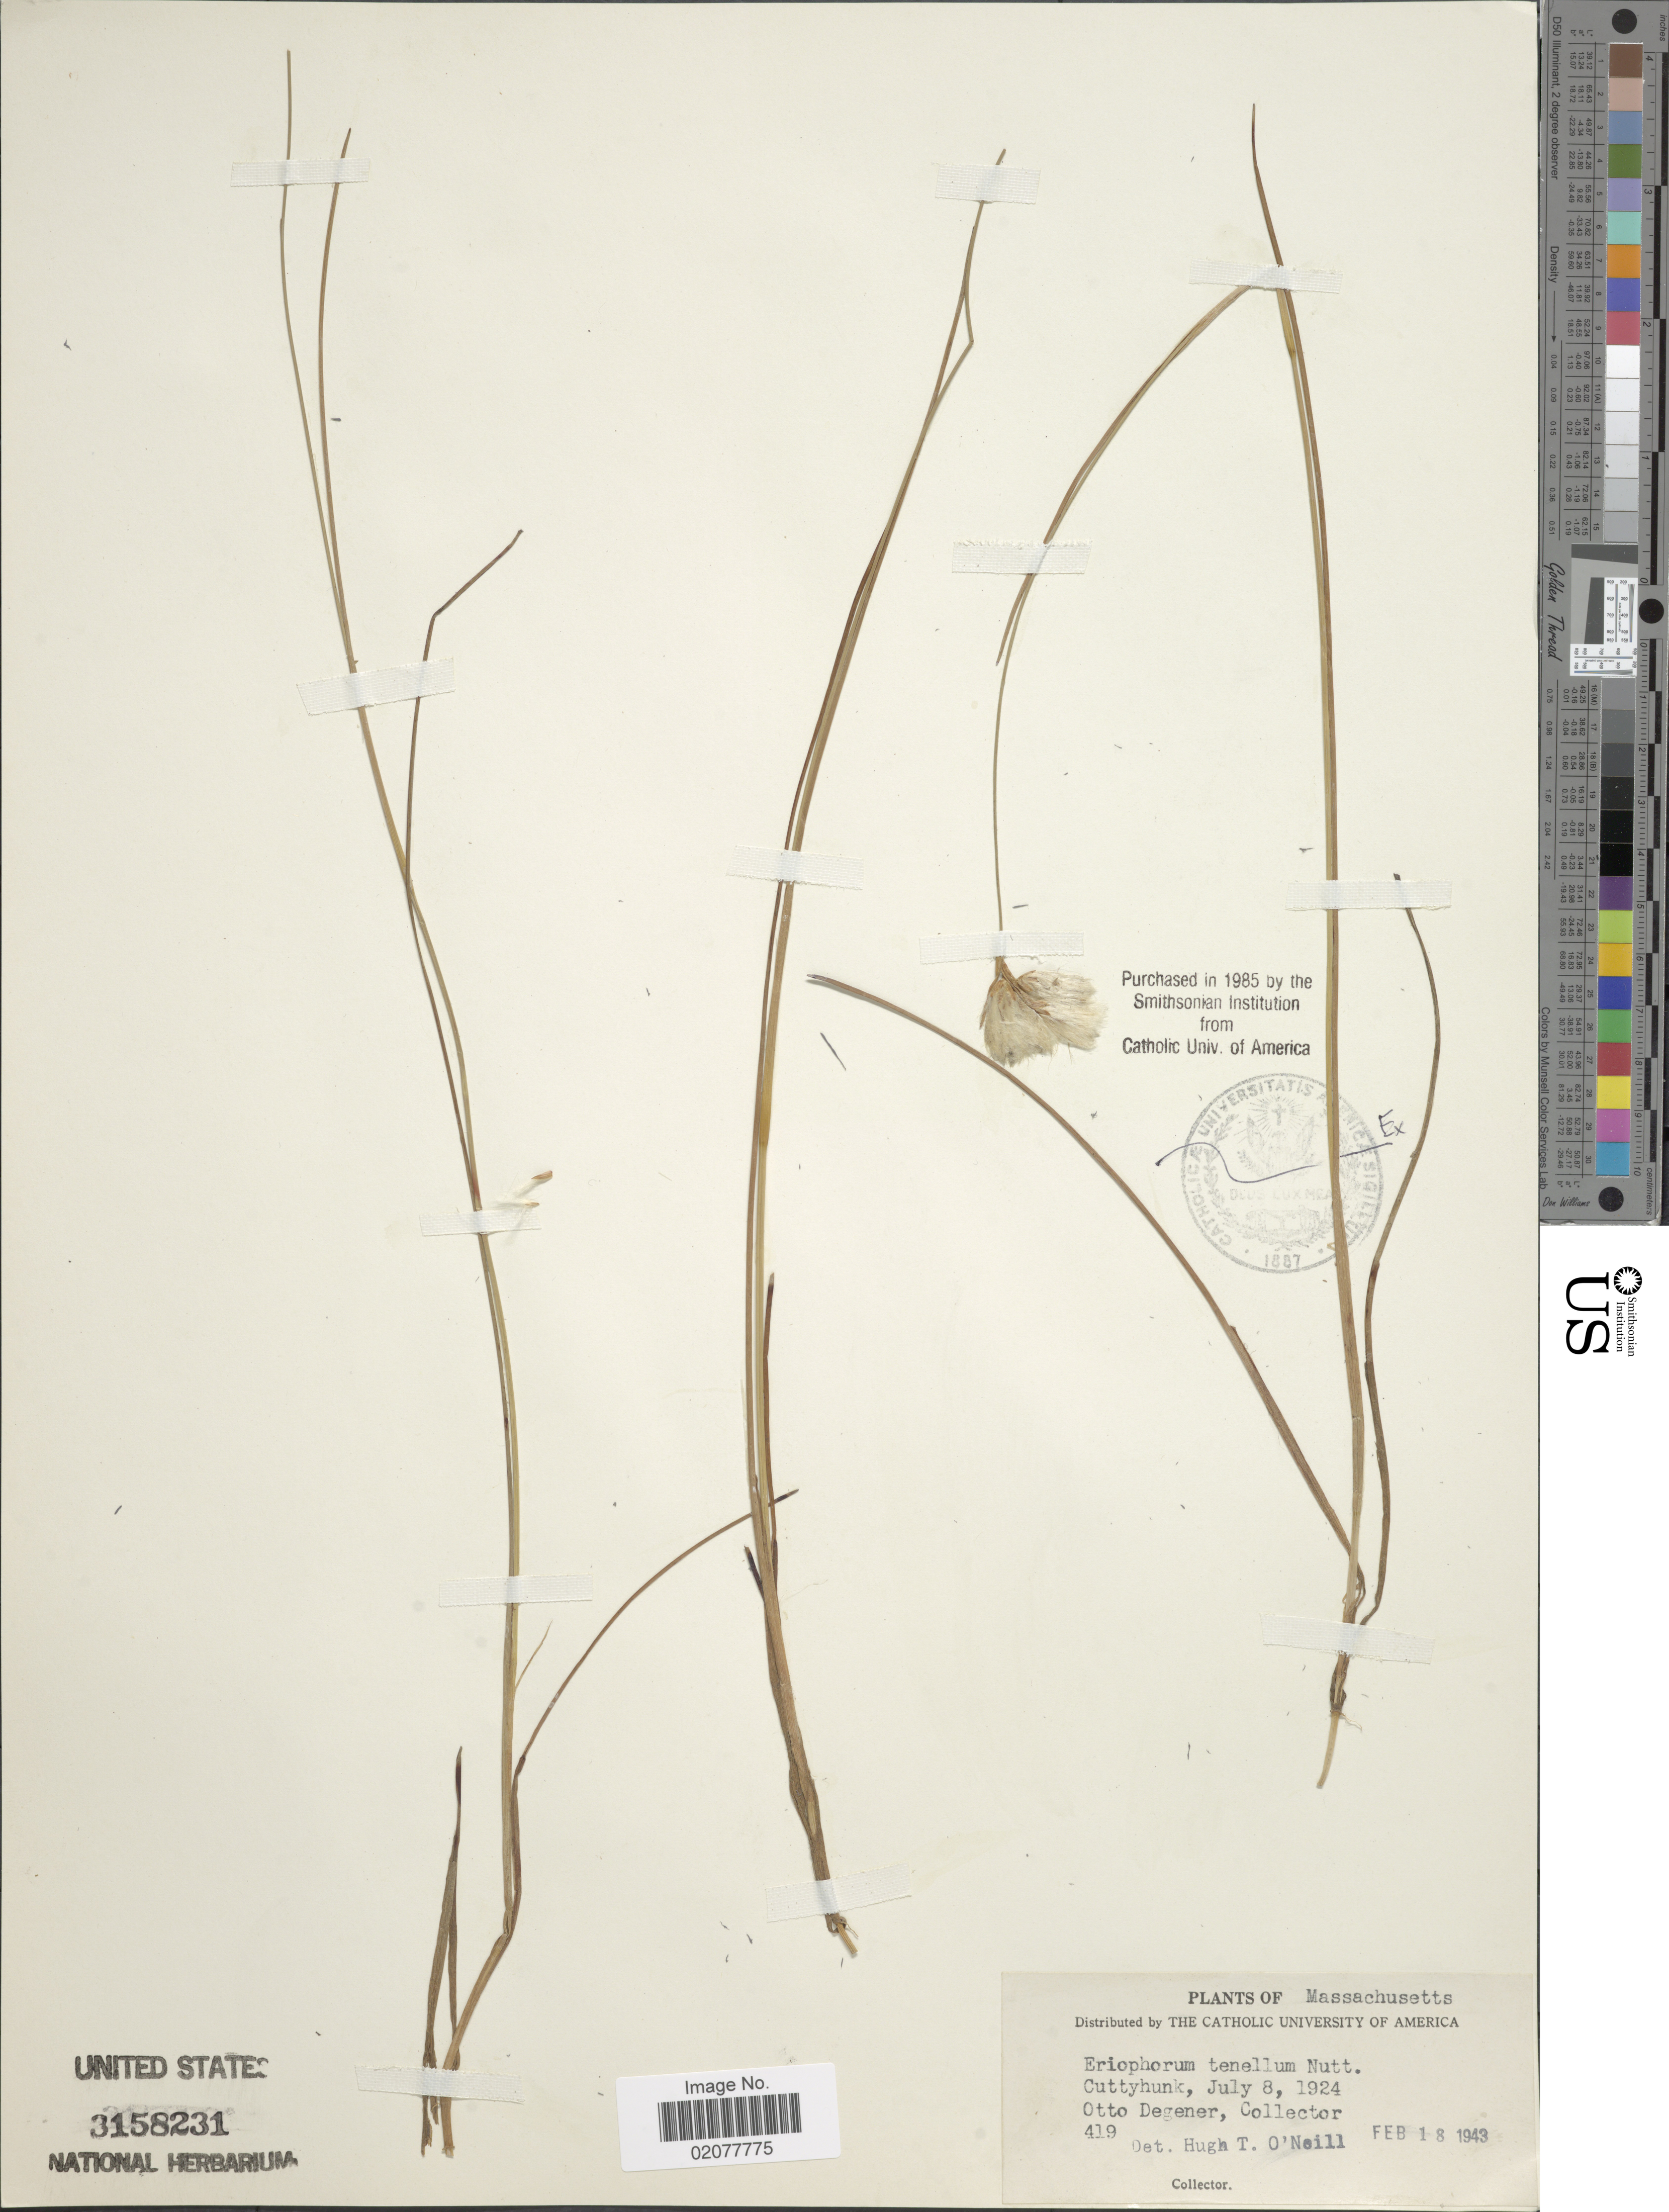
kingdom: Plantae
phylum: Tracheophyta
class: Liliopsida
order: Poales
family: Cyperaceae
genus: Eriophorum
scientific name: Eriophorum tenellum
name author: Nutt.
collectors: O. Degener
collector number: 419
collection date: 1943-02-18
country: United States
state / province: Massachusetts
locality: Cuttyhunk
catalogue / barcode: US 3158231